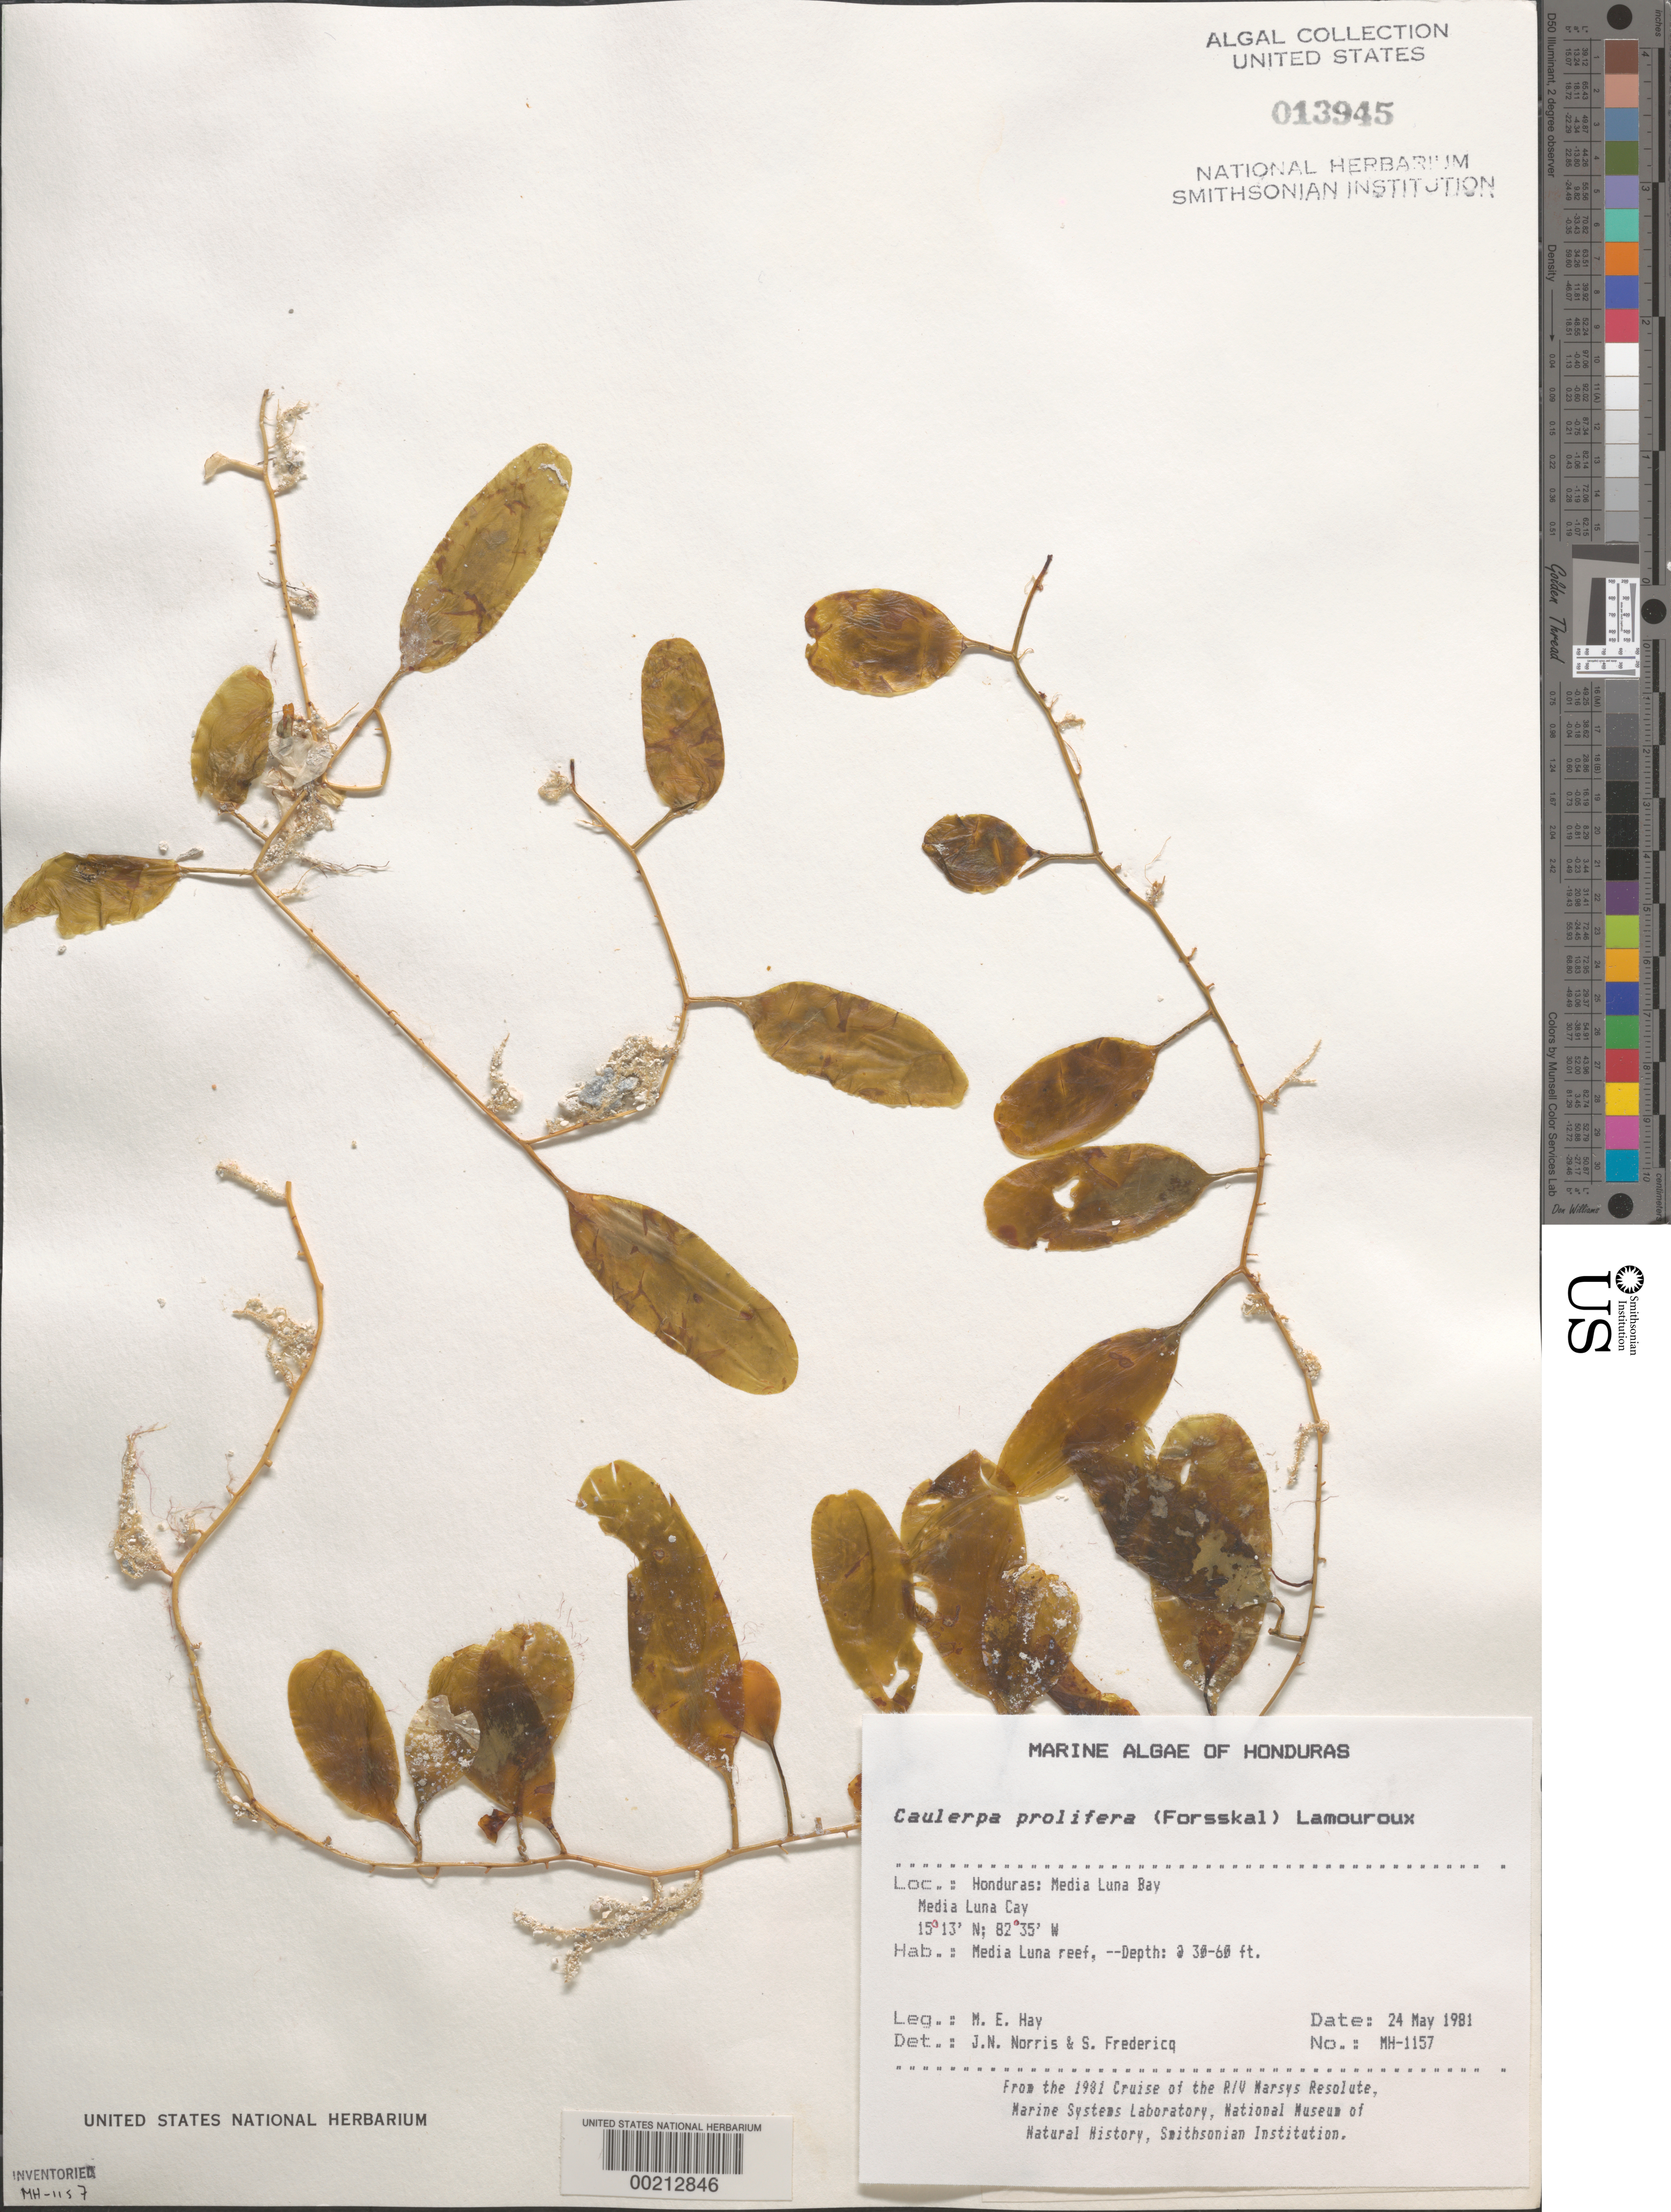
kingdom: Plantae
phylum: Chlorophyta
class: Ulvophyceae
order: Bryopsidales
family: Caulerpaceae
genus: Caulerpa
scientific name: Caulerpa prolifera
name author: (Forssk.) J.V.Lamouroux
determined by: Norris, J. N.; Fredericq, S.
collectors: M. E. Hay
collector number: MEH-1157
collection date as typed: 24 May 1981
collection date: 1981-05-24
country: Honduras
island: Media Luna Cay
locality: Media Luna Bay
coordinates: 15 13' N, 82 35' W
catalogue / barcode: US 13945